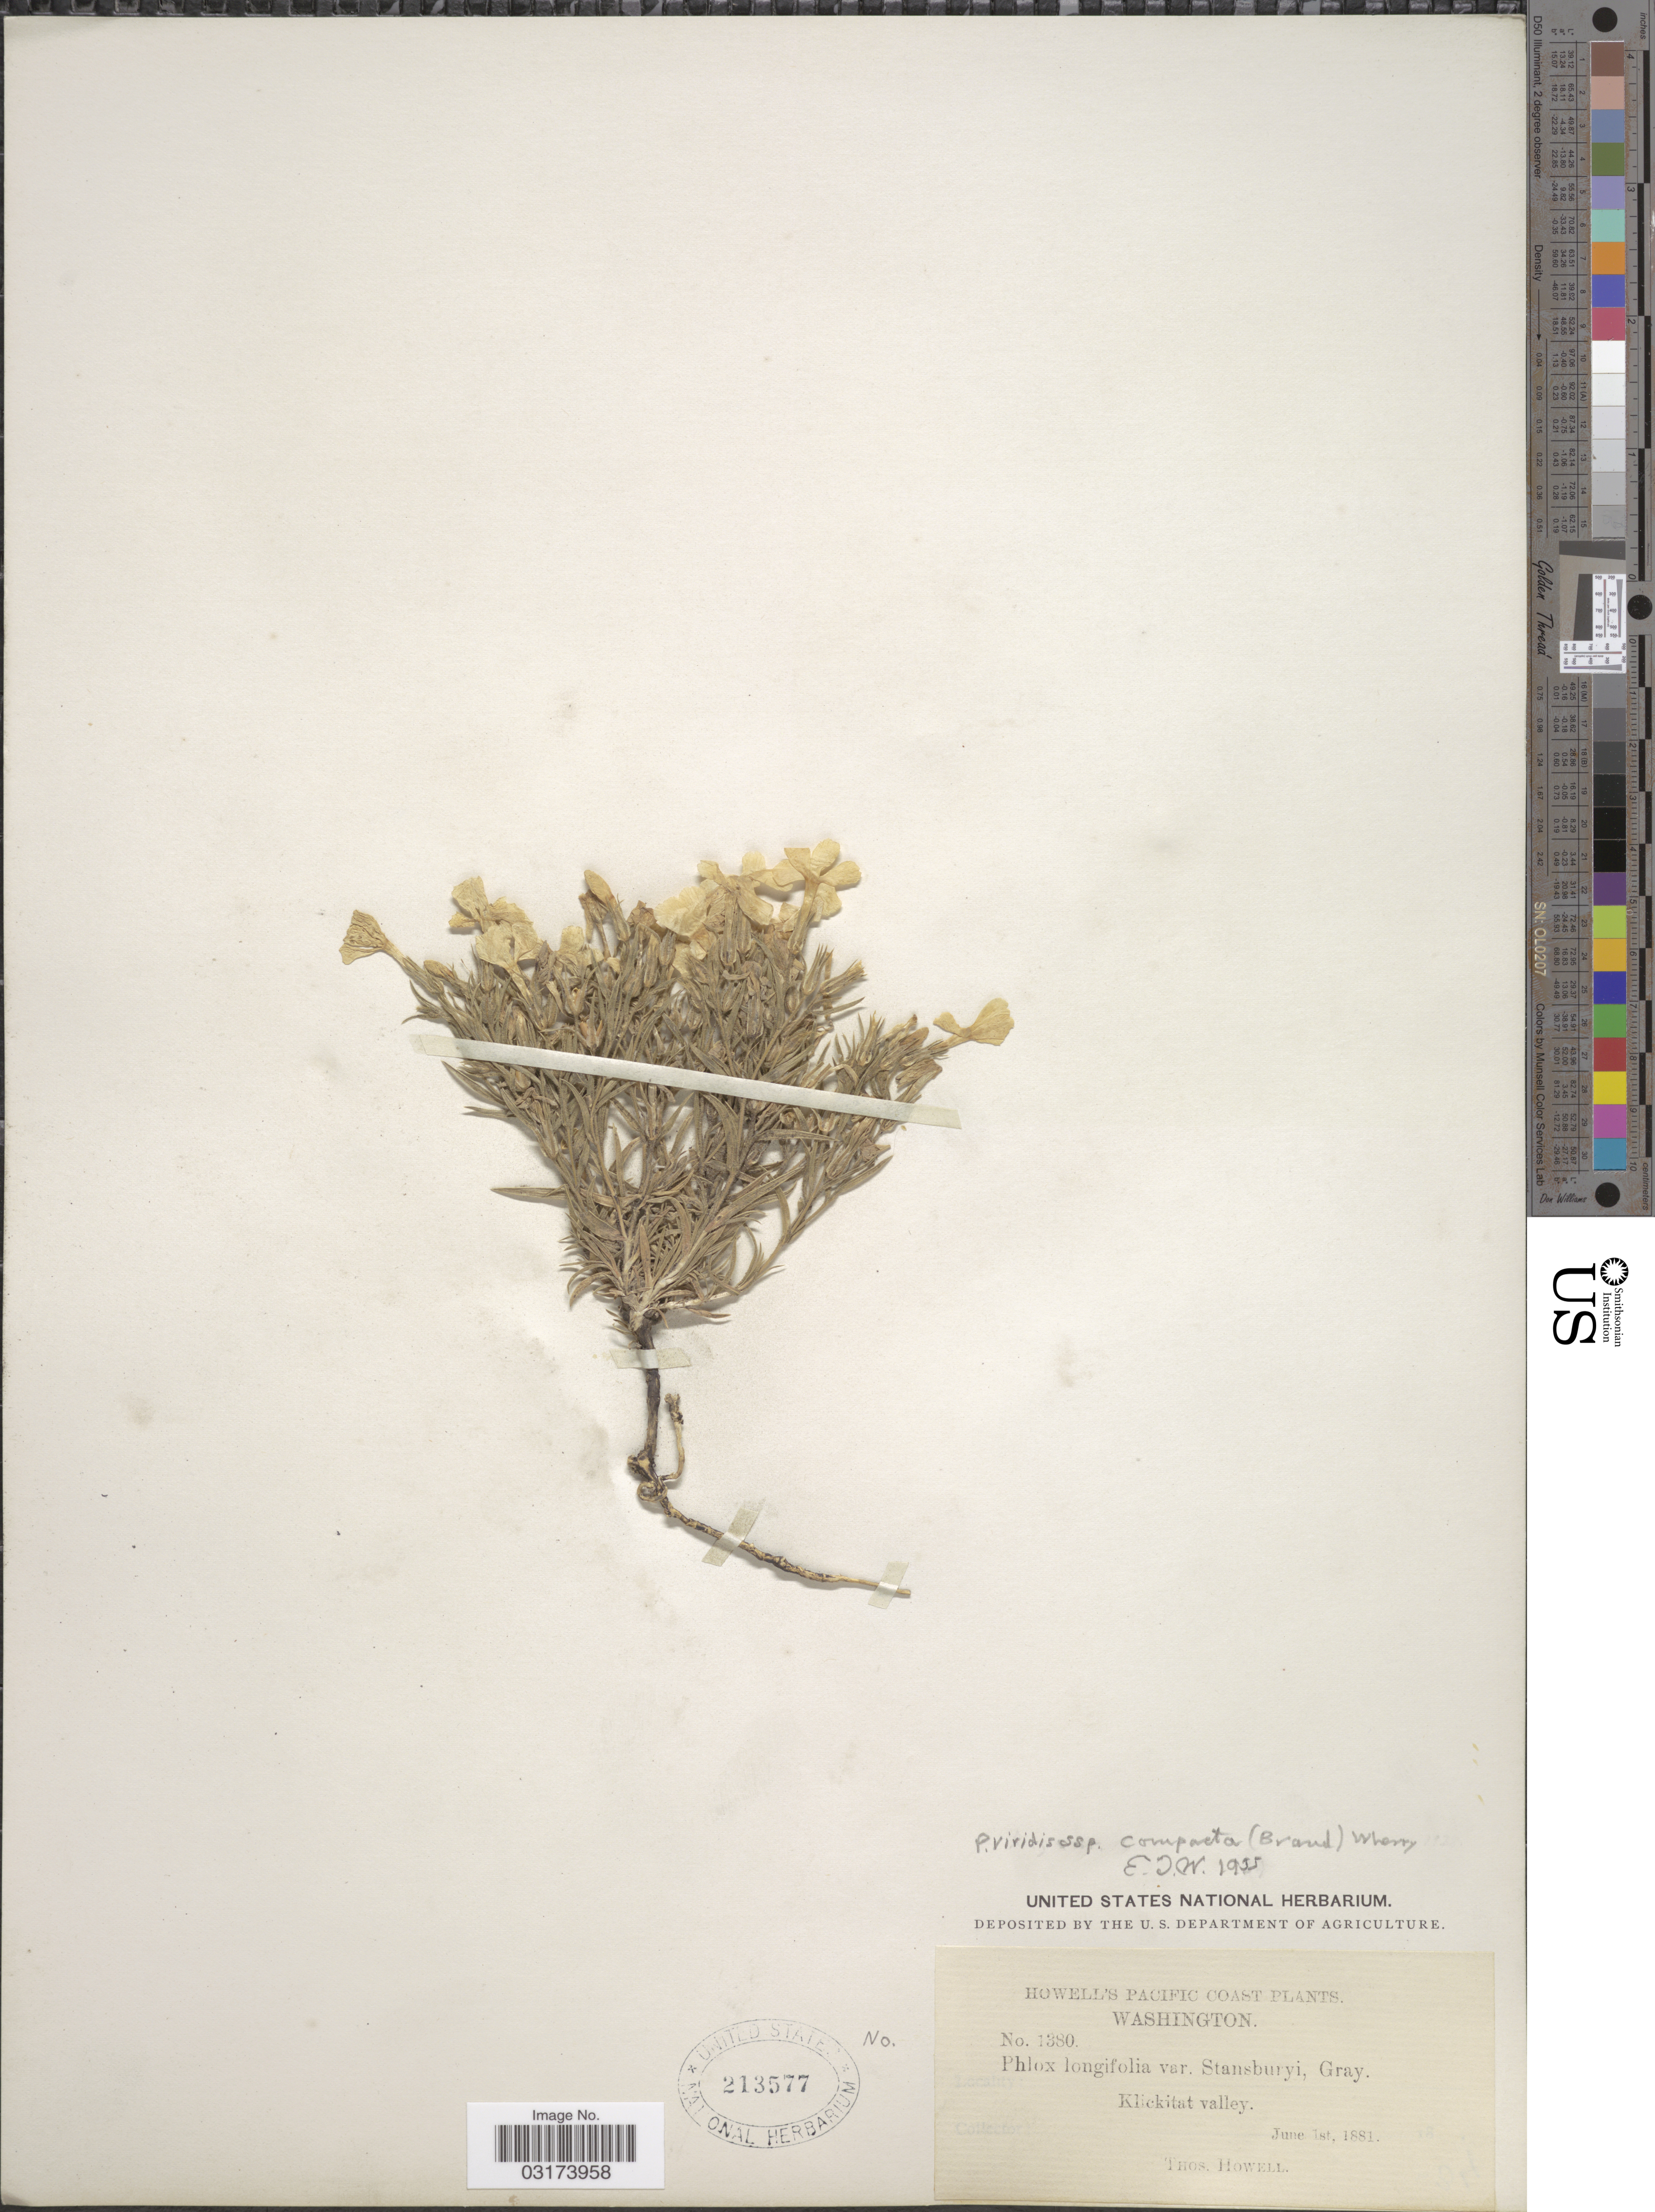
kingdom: Plantae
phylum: Tracheophyta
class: Magnoliopsida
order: Ericales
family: Polemoniaceae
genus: Phlox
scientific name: Phlox longifolia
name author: Nutt.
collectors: T. Howell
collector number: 1380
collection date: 1881-06-01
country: United States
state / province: Washington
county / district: Klickitat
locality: Pacific Coast, Klickitat valley.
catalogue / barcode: US 213577